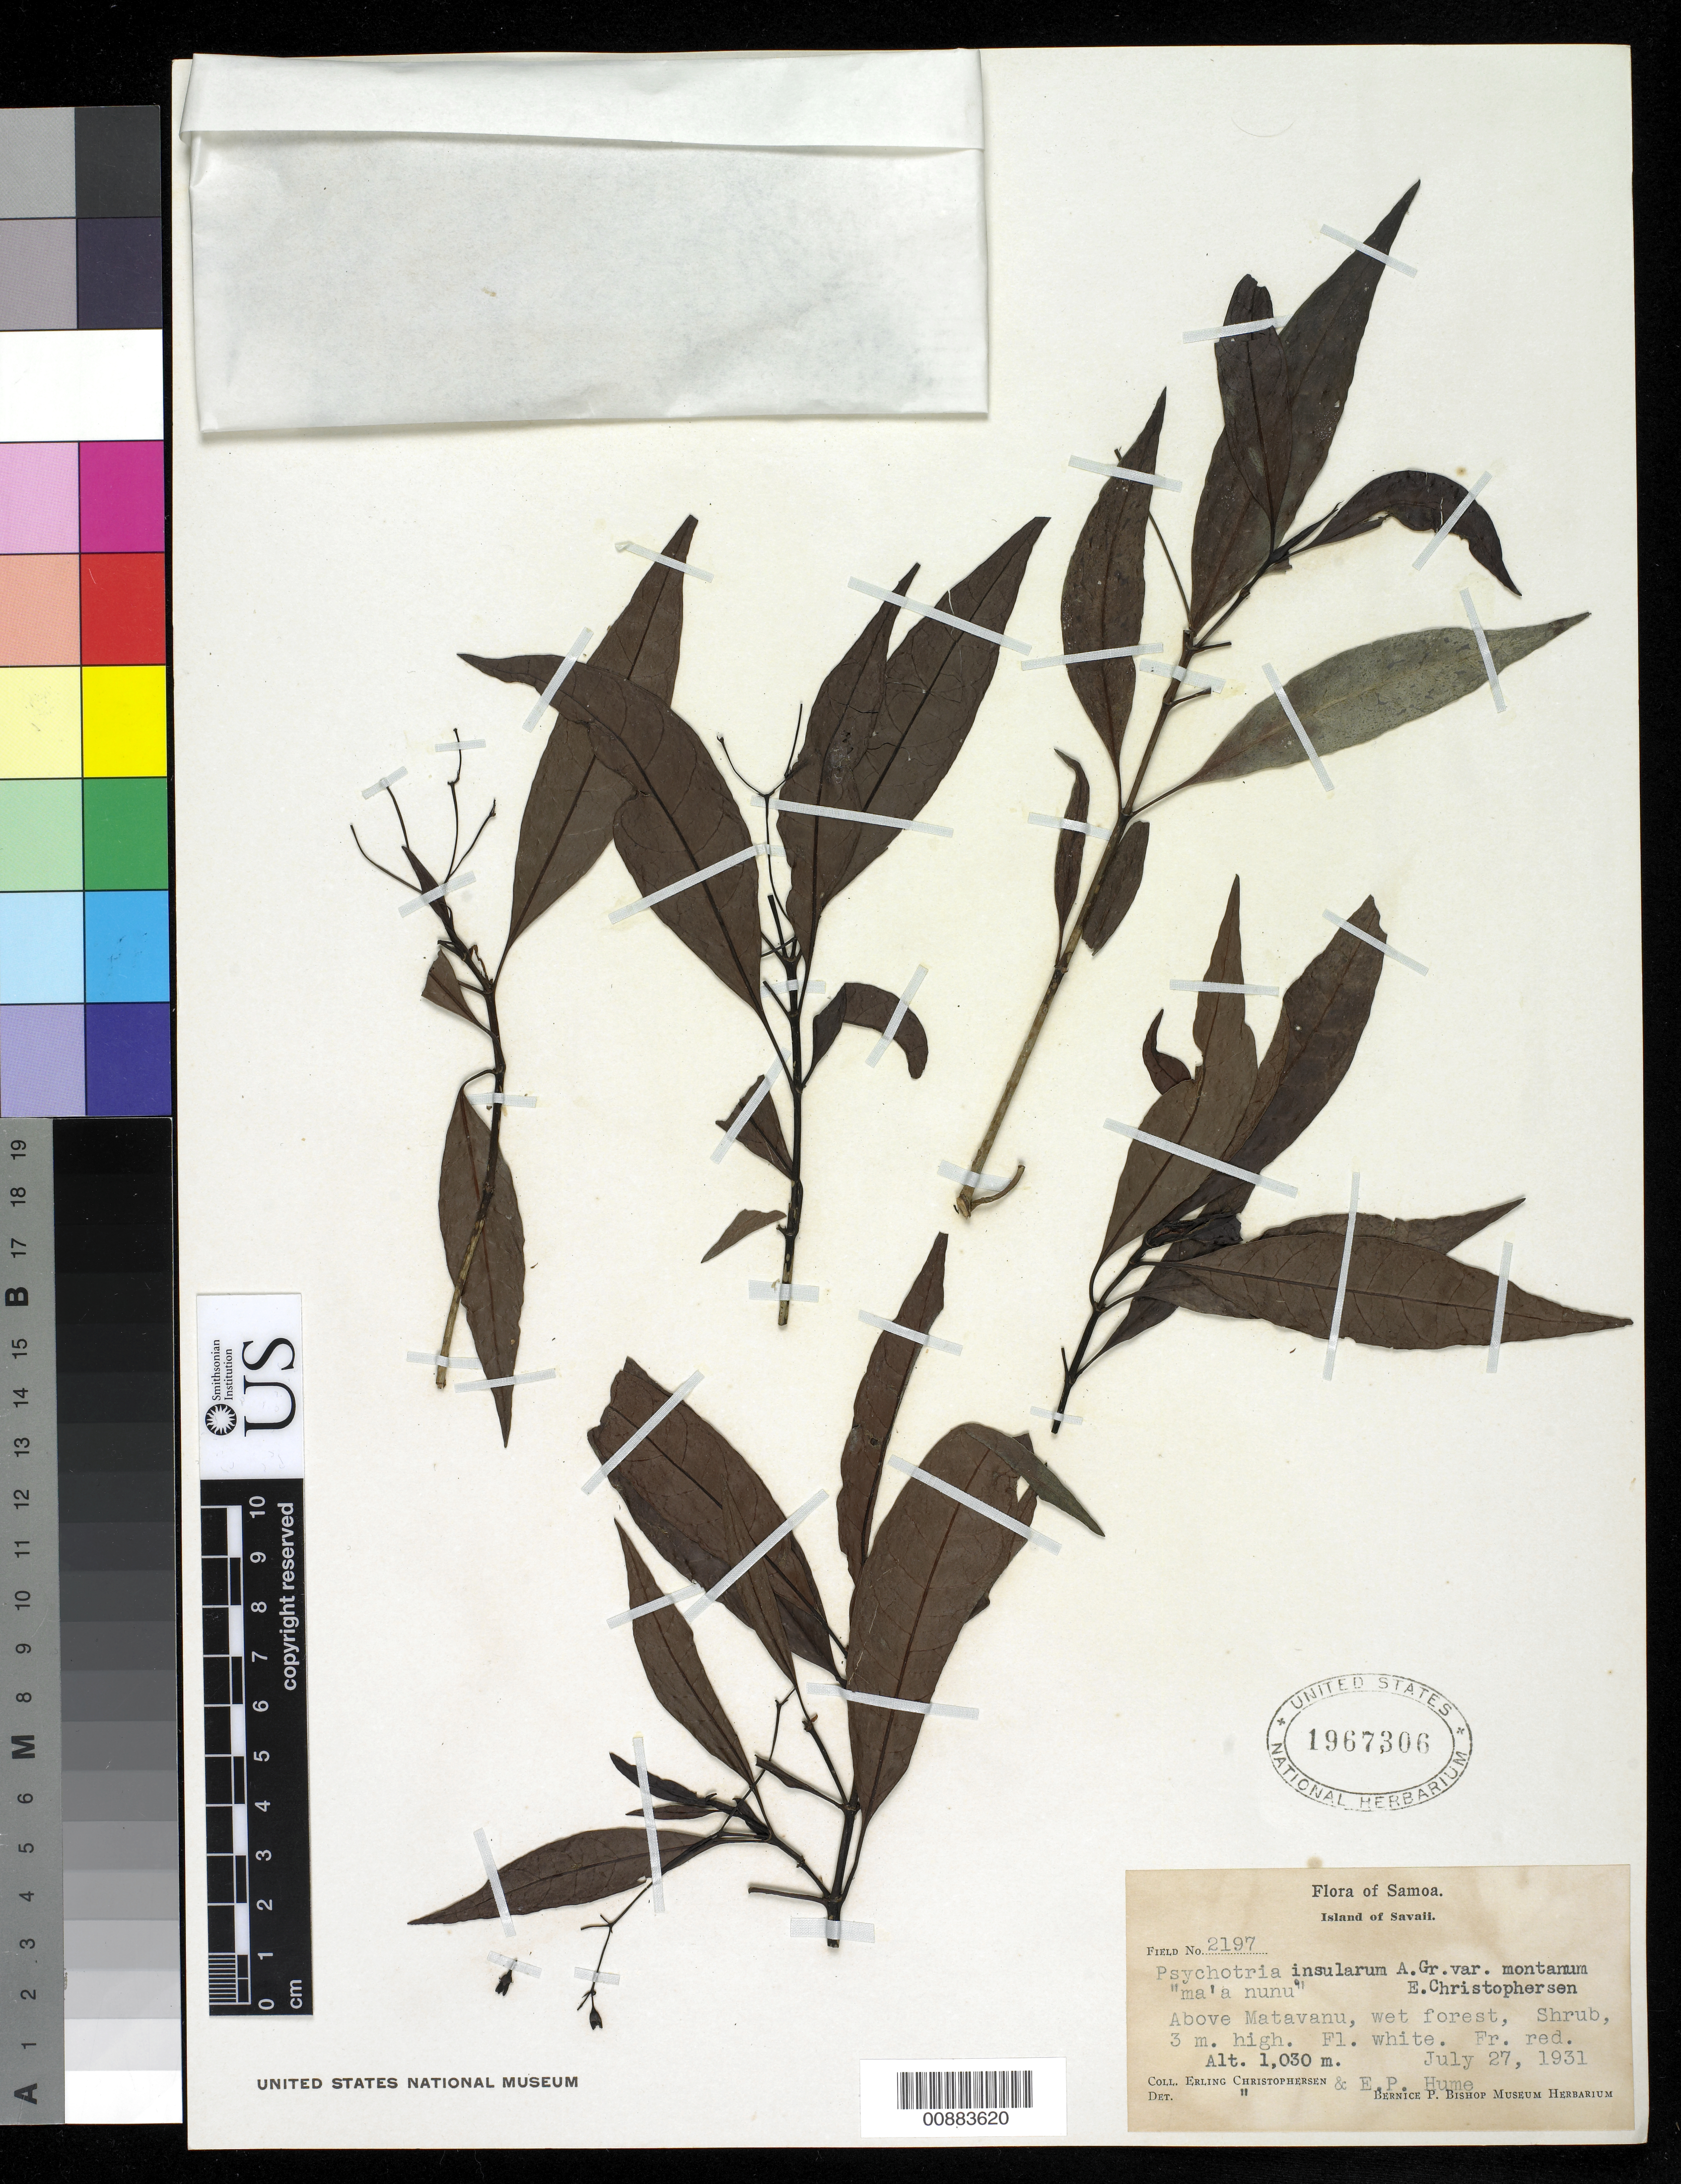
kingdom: Plantae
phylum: Tracheophyta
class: Magnoliopsida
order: Gentianales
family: Rubiaceae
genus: Psychotria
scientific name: Psychotria insularum var. montanum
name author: Christoph.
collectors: E. Christophersen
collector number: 2197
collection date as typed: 27 Jul 1931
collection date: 1931-07-27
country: Samoa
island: Savai'i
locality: Above Matavanu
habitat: Wet forest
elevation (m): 3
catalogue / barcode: US 1967306